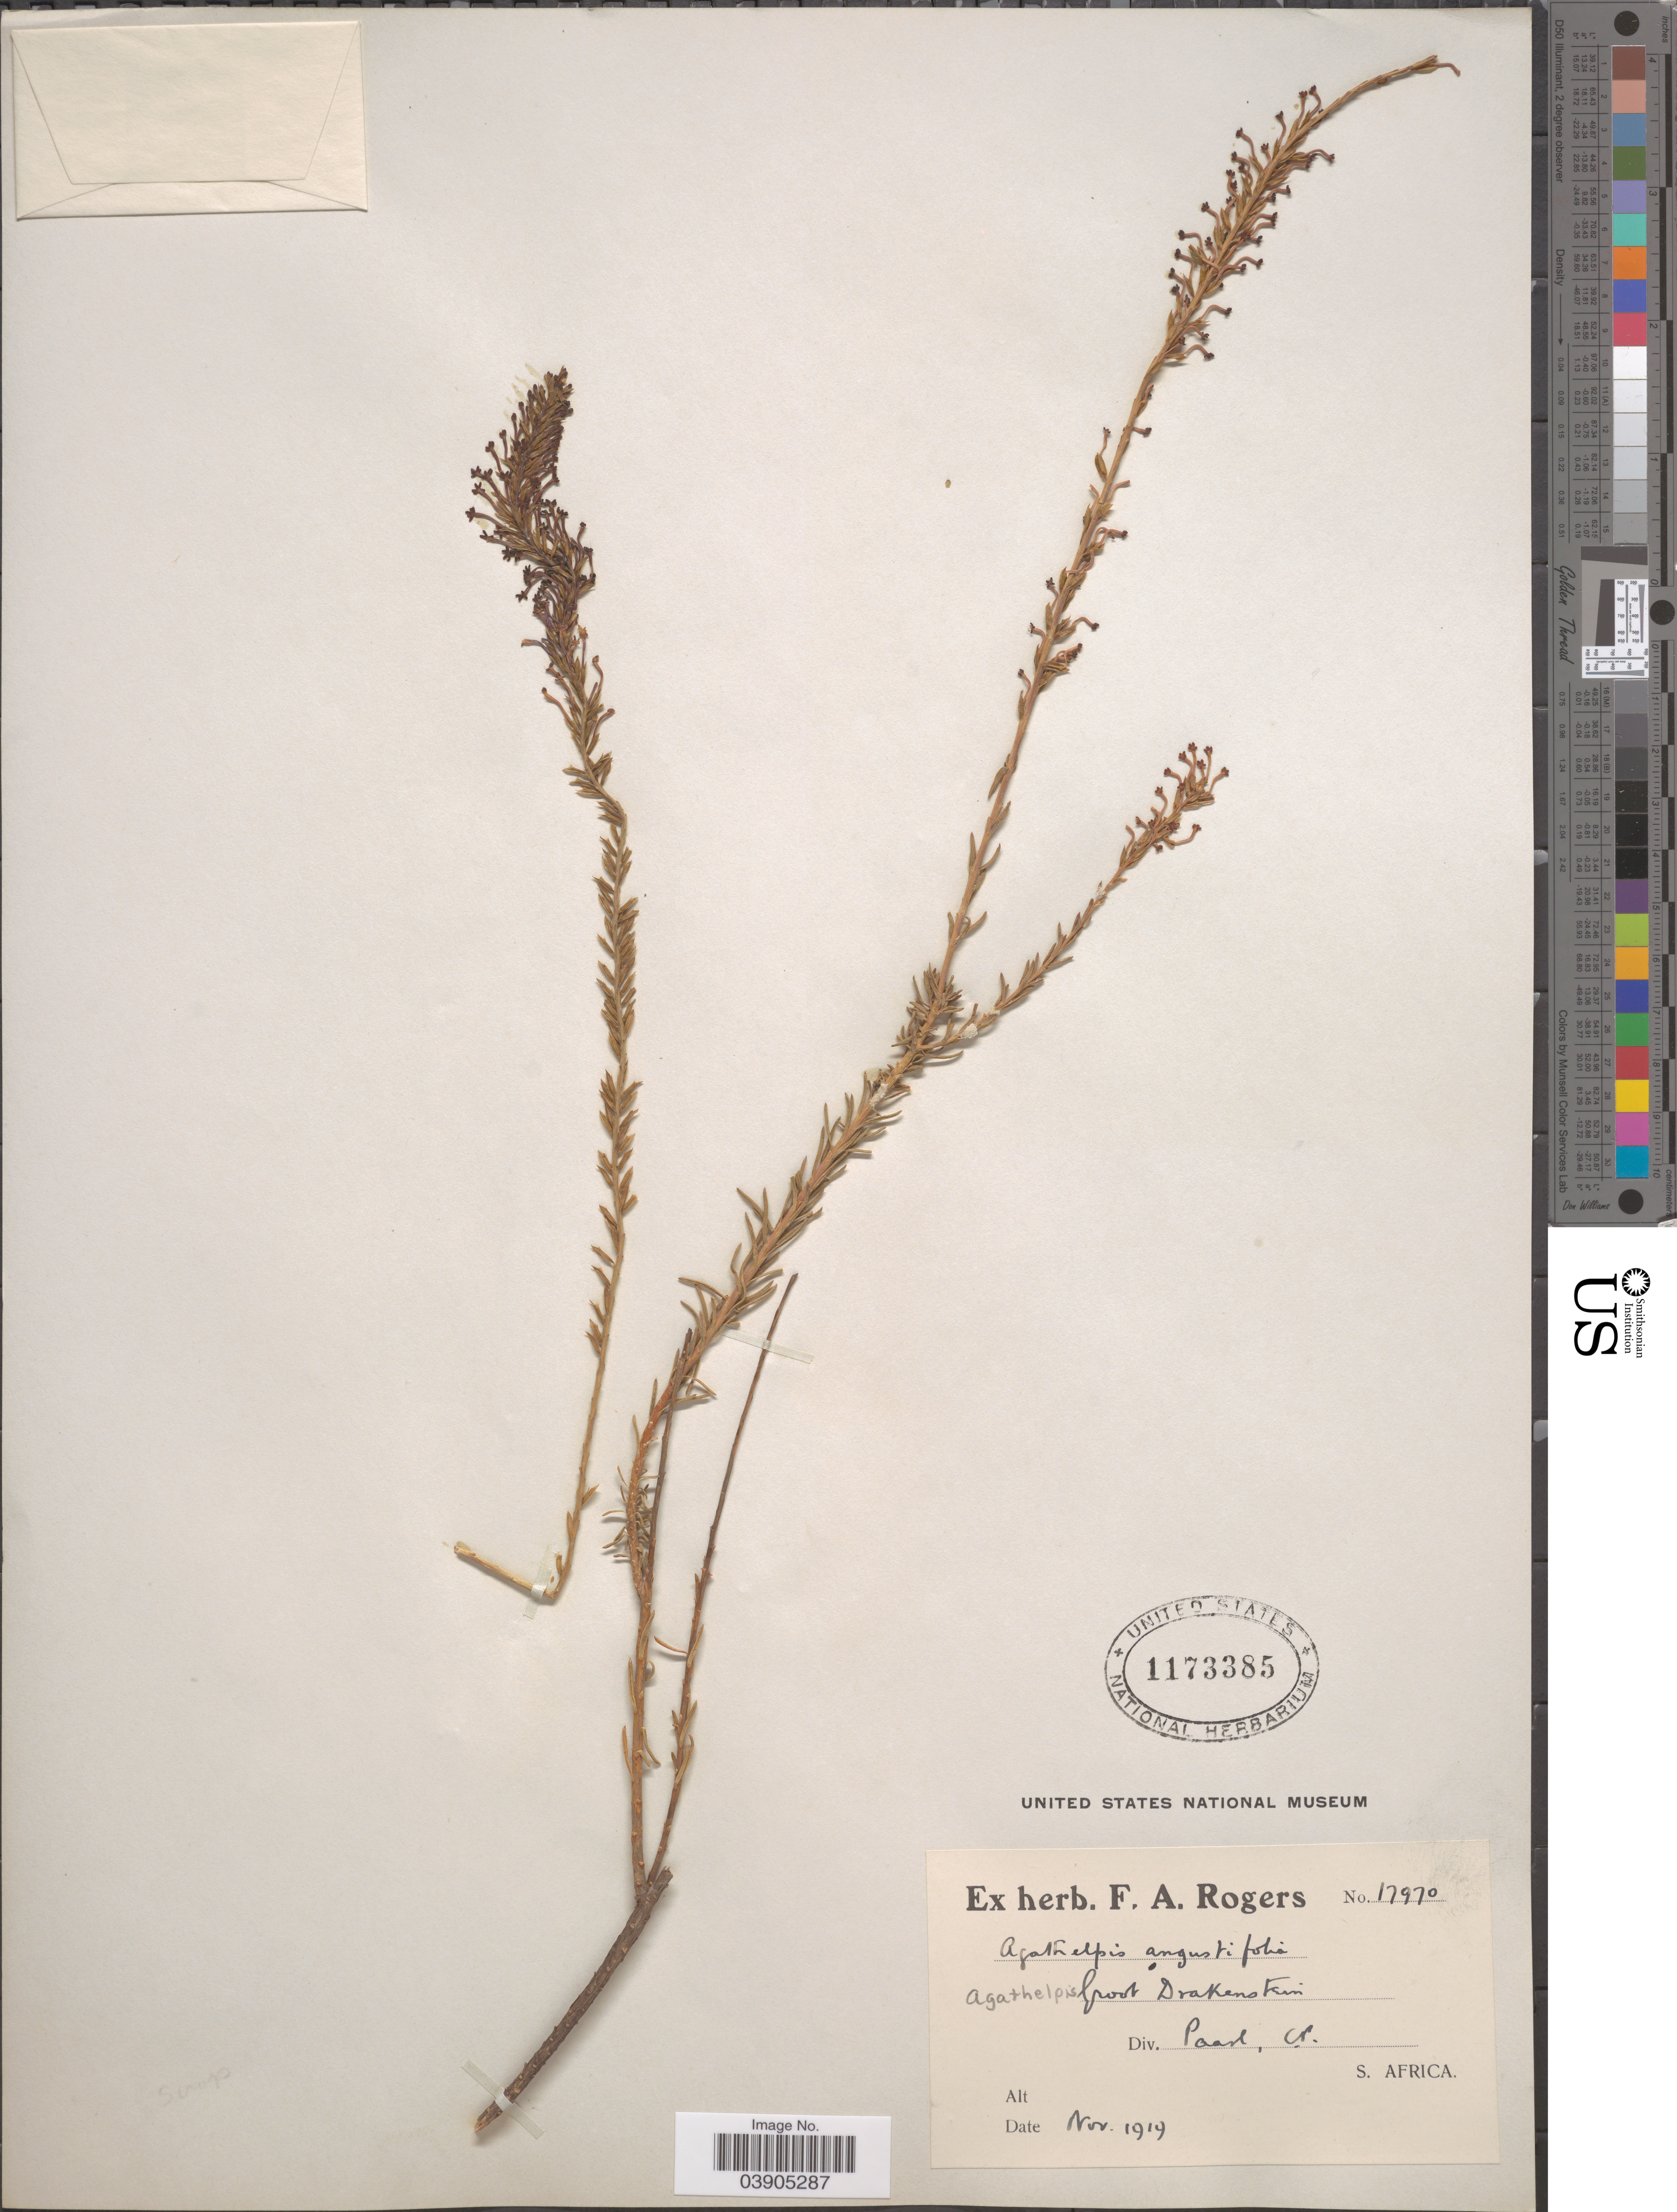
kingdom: Plantae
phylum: Tracheophyta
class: Magnoliopsida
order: Lamiales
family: Plantaginaceae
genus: Agathelpis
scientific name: Agathelpis angustifolia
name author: Choisy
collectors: ex herb. F. A. Rogers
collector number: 17970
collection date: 1919-11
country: South Africa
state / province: Western Cape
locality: Groot Drakenstein. Paarl.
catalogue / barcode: US 1173385